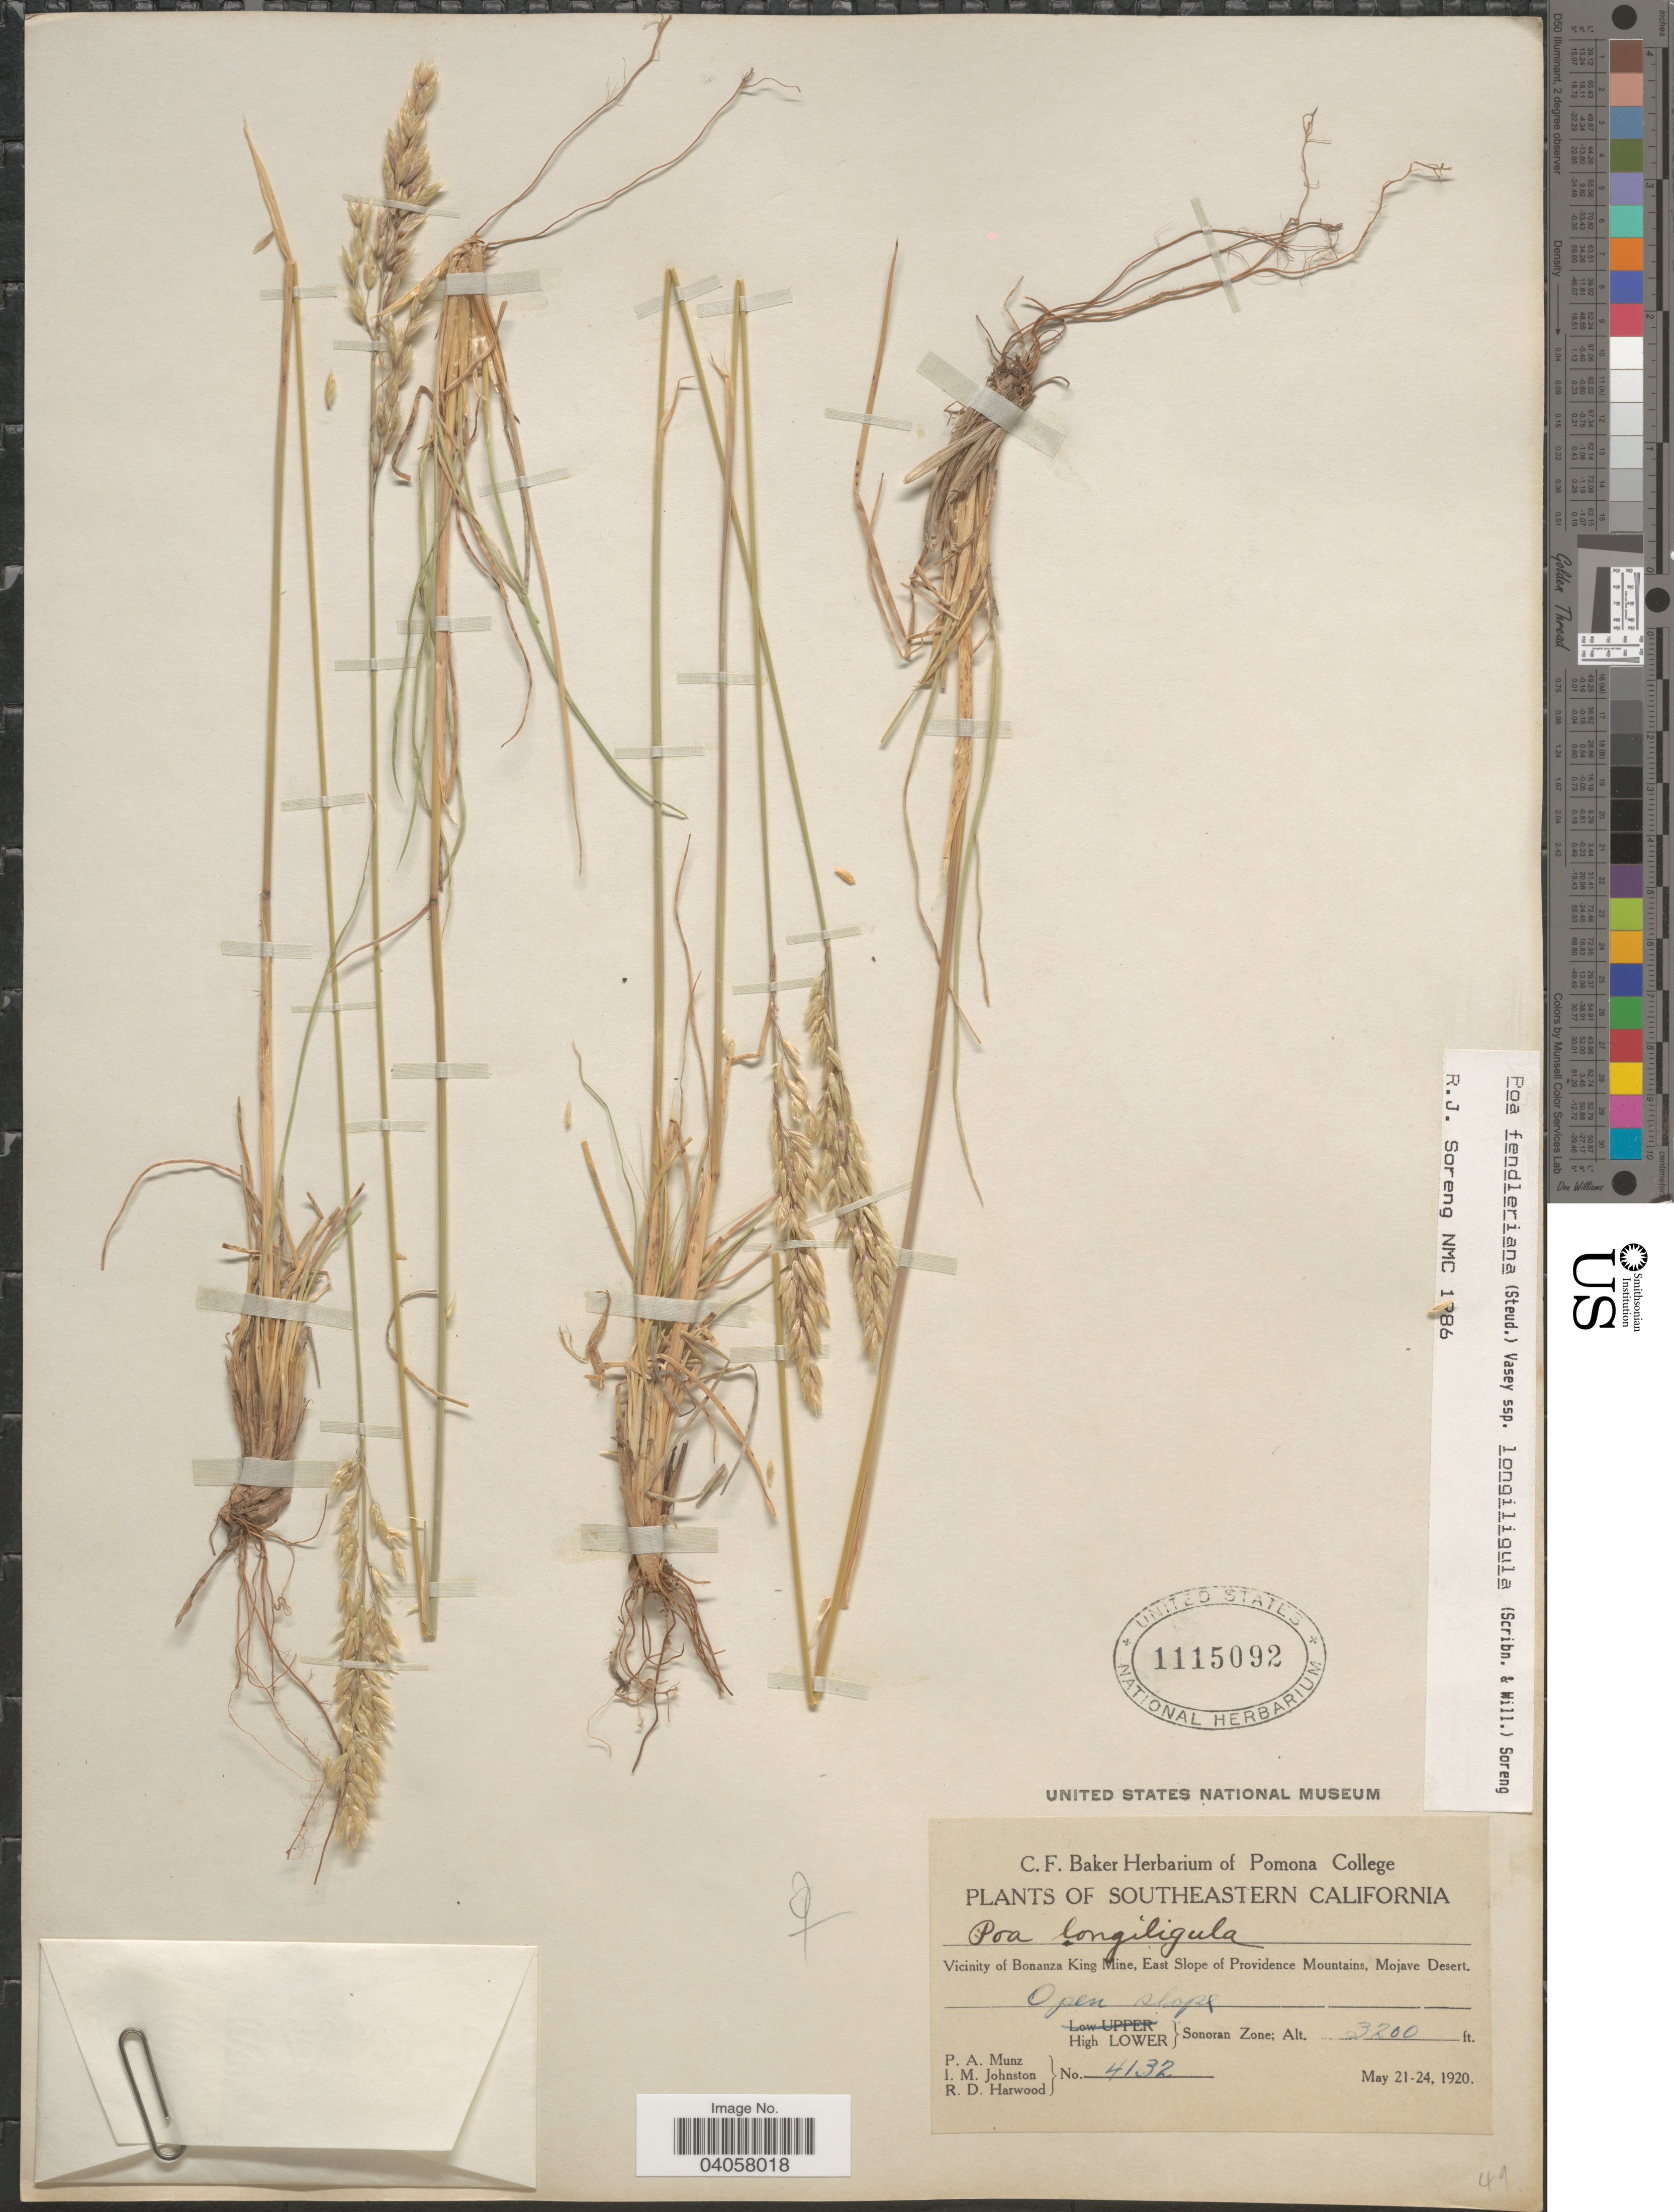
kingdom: Plantae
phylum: Tracheophyta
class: Liliopsida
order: Poales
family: Poaceae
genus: Poa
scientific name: Poa fendleriana subsp. longiligula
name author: (Scribn. & T.A. Williams) Soreng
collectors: P. A. Munz, I.M. Johnston & R. Harwood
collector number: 4132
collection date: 1920-05-21/1920-05-24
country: United States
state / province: California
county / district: San Bernardino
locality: Southeastern California. Vicinity of Bonanza King Mine, East Slope of Providence Mountains, Mojave Desert. Open slope. High Lower Sonoran Zone.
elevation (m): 975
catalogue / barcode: US 1115092